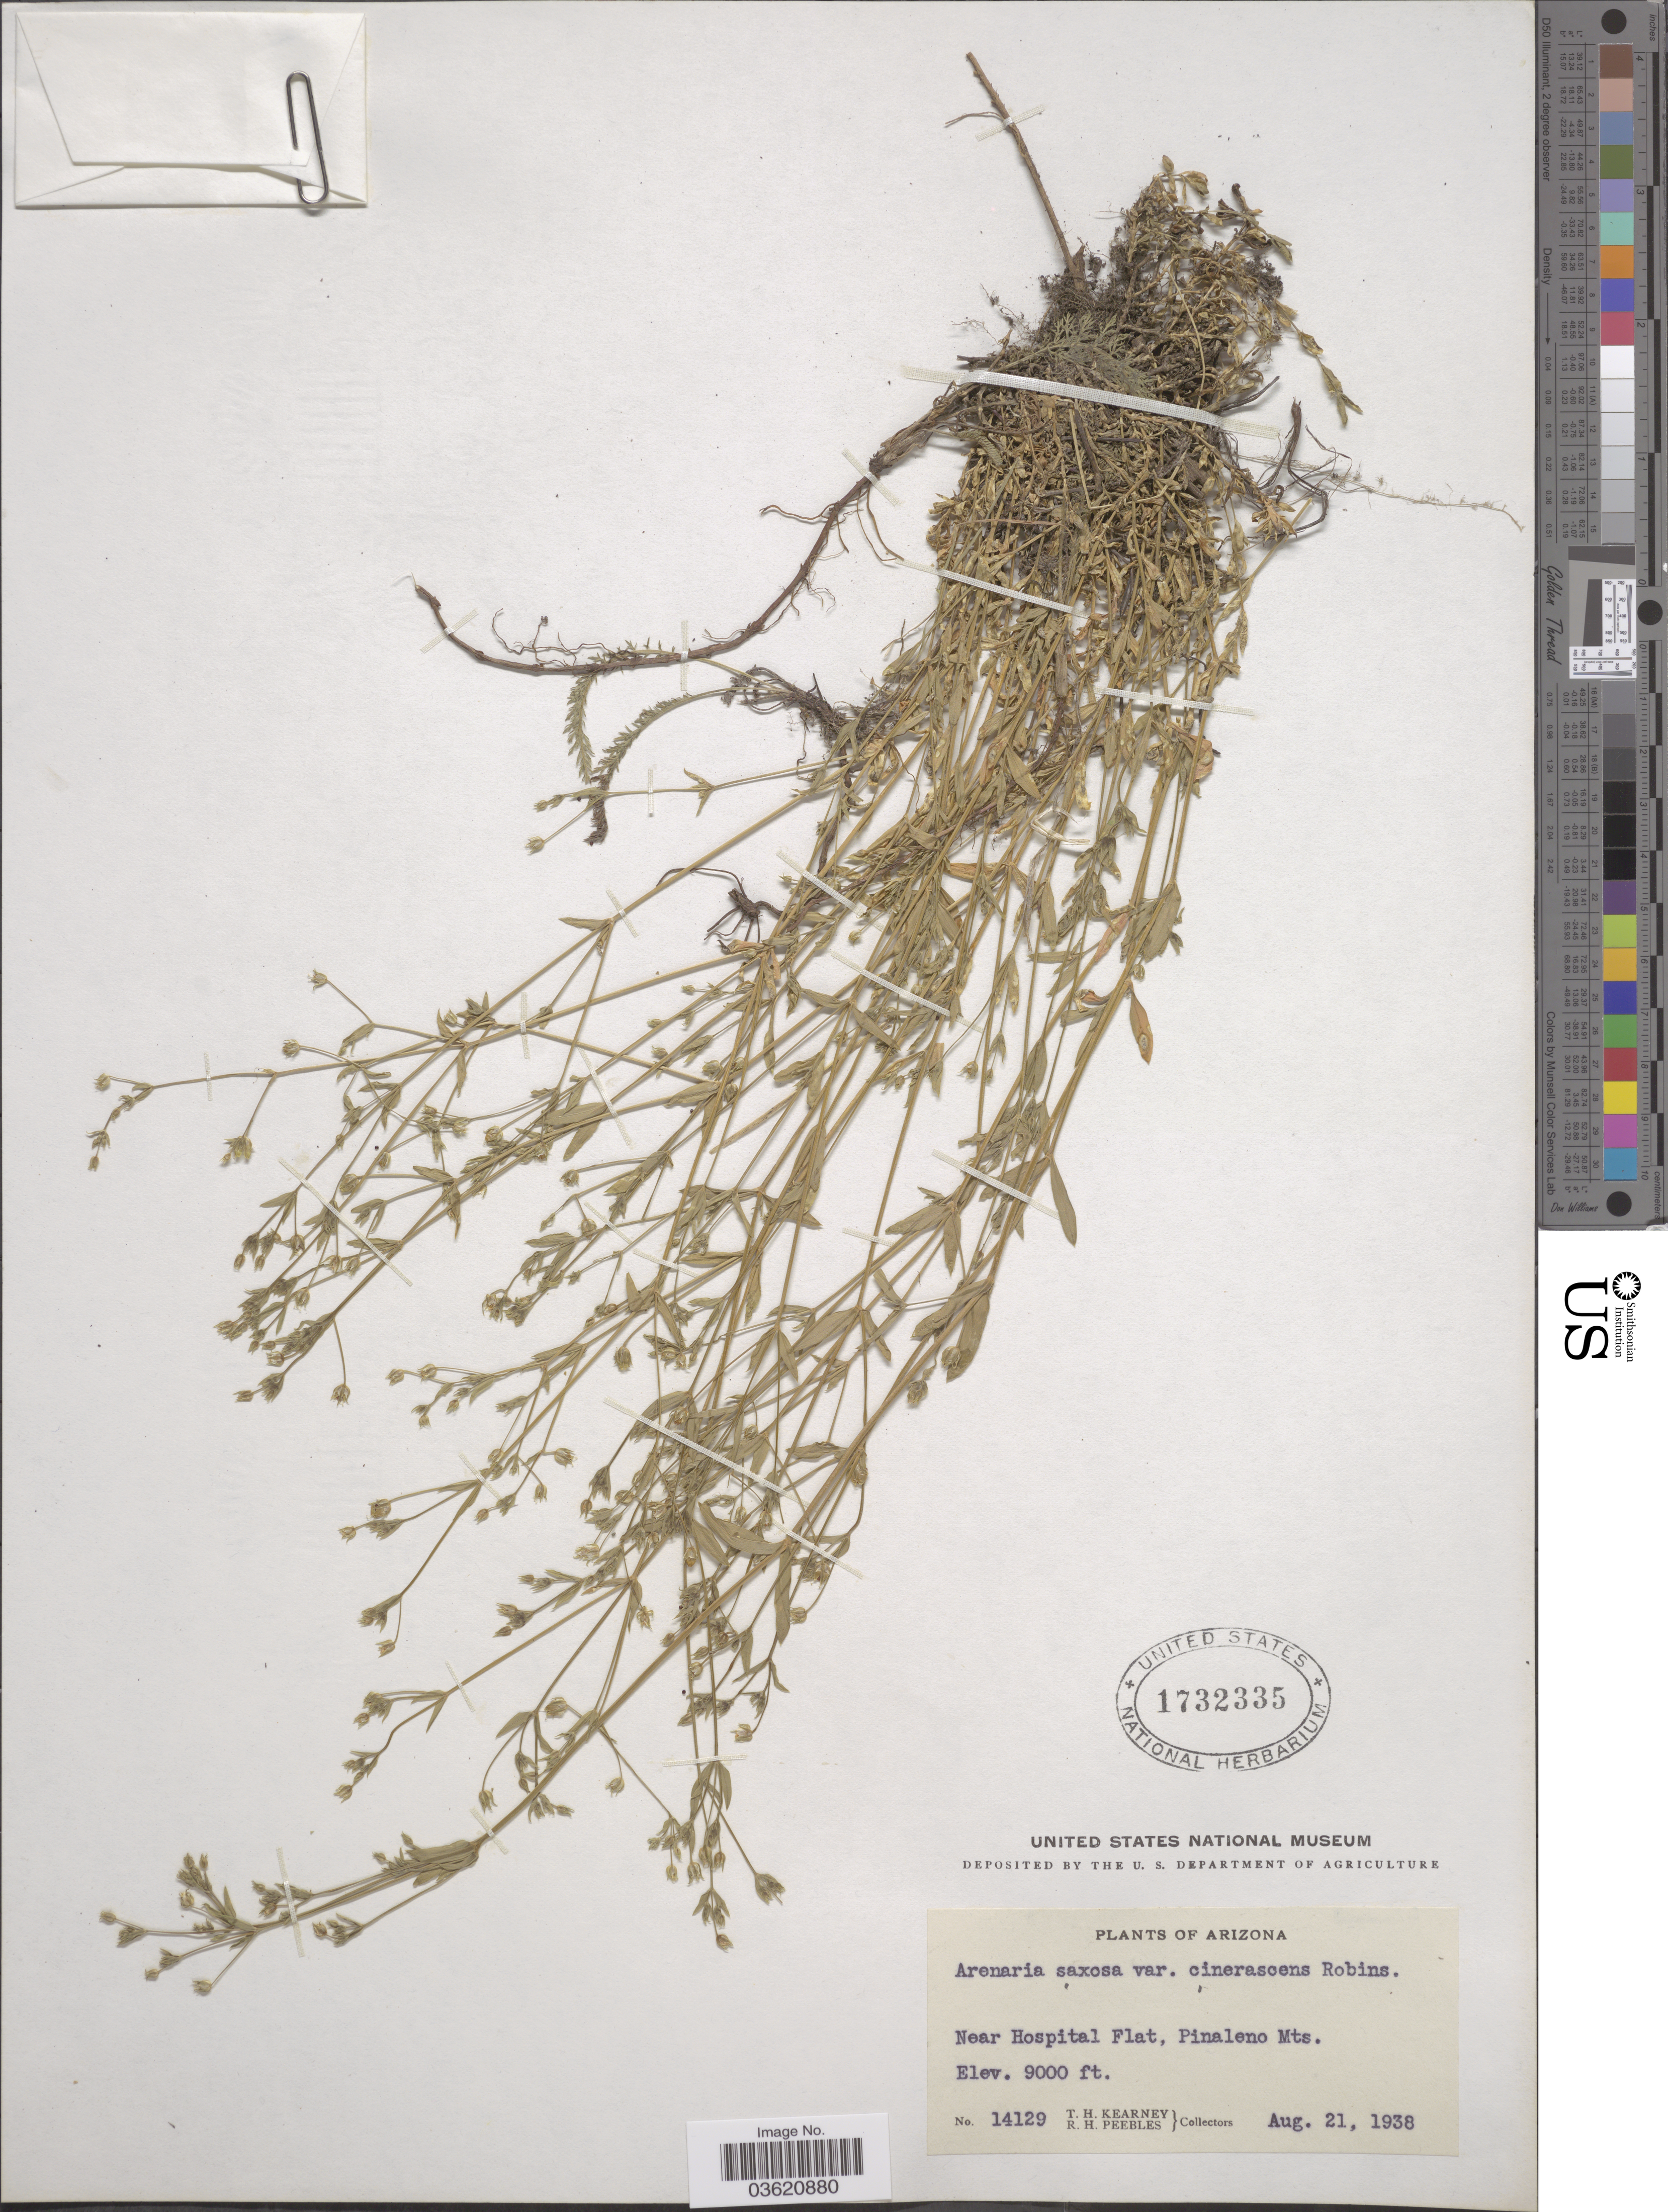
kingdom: Plantae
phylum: Tracheophyta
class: Magnoliopsida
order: Caryophyllales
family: Caryophyllaceae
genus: Arenaria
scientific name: Arenaria macdougalii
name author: A. Heller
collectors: T. H. Kearney & R. H. Peebles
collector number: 14129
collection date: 1938-08-21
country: United States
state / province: Arizona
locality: Near Hospital Flat, Pinaleno Mts.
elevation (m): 2743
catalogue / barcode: US 1732335